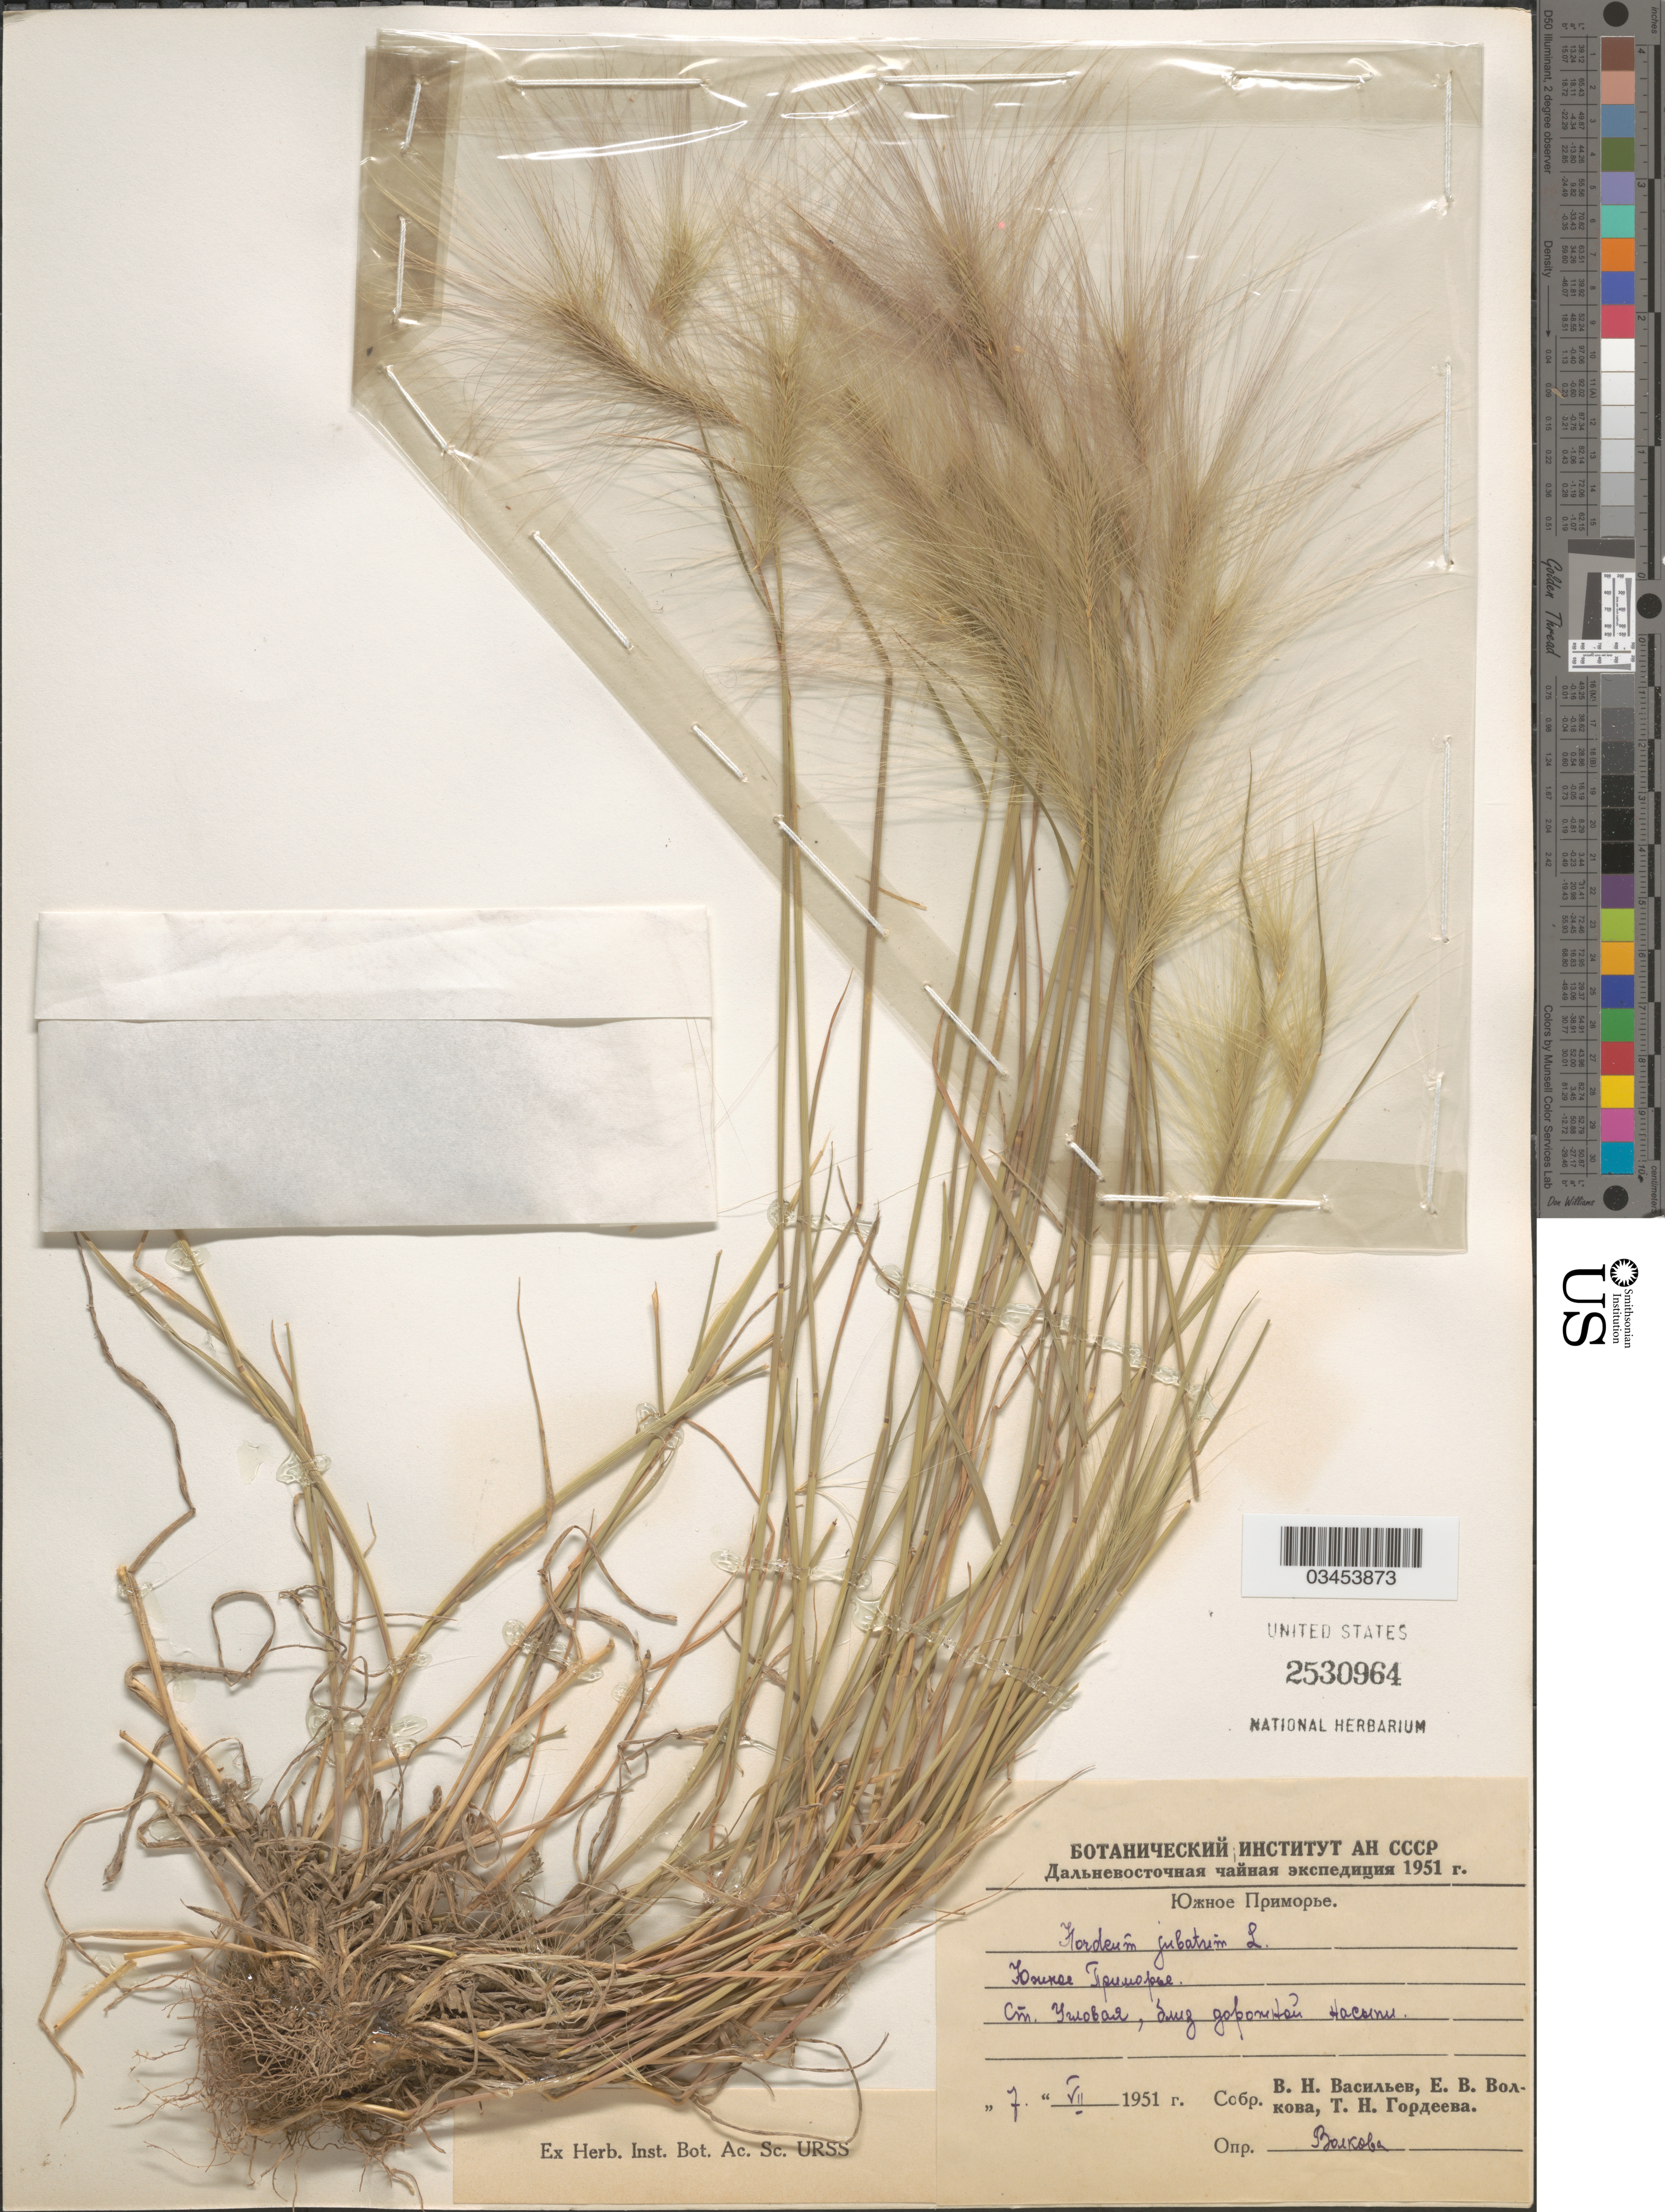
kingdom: Plantae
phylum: Tracheophyta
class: Liliopsida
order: Poales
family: Poaceae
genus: Hordeum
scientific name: Hordeum jubatum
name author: L.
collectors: V. Vasilev, E. V. Volkova & T. Gordeeva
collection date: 1951-07-07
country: Russian Federation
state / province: Primorsky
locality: Uglovaya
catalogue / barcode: US 2530964